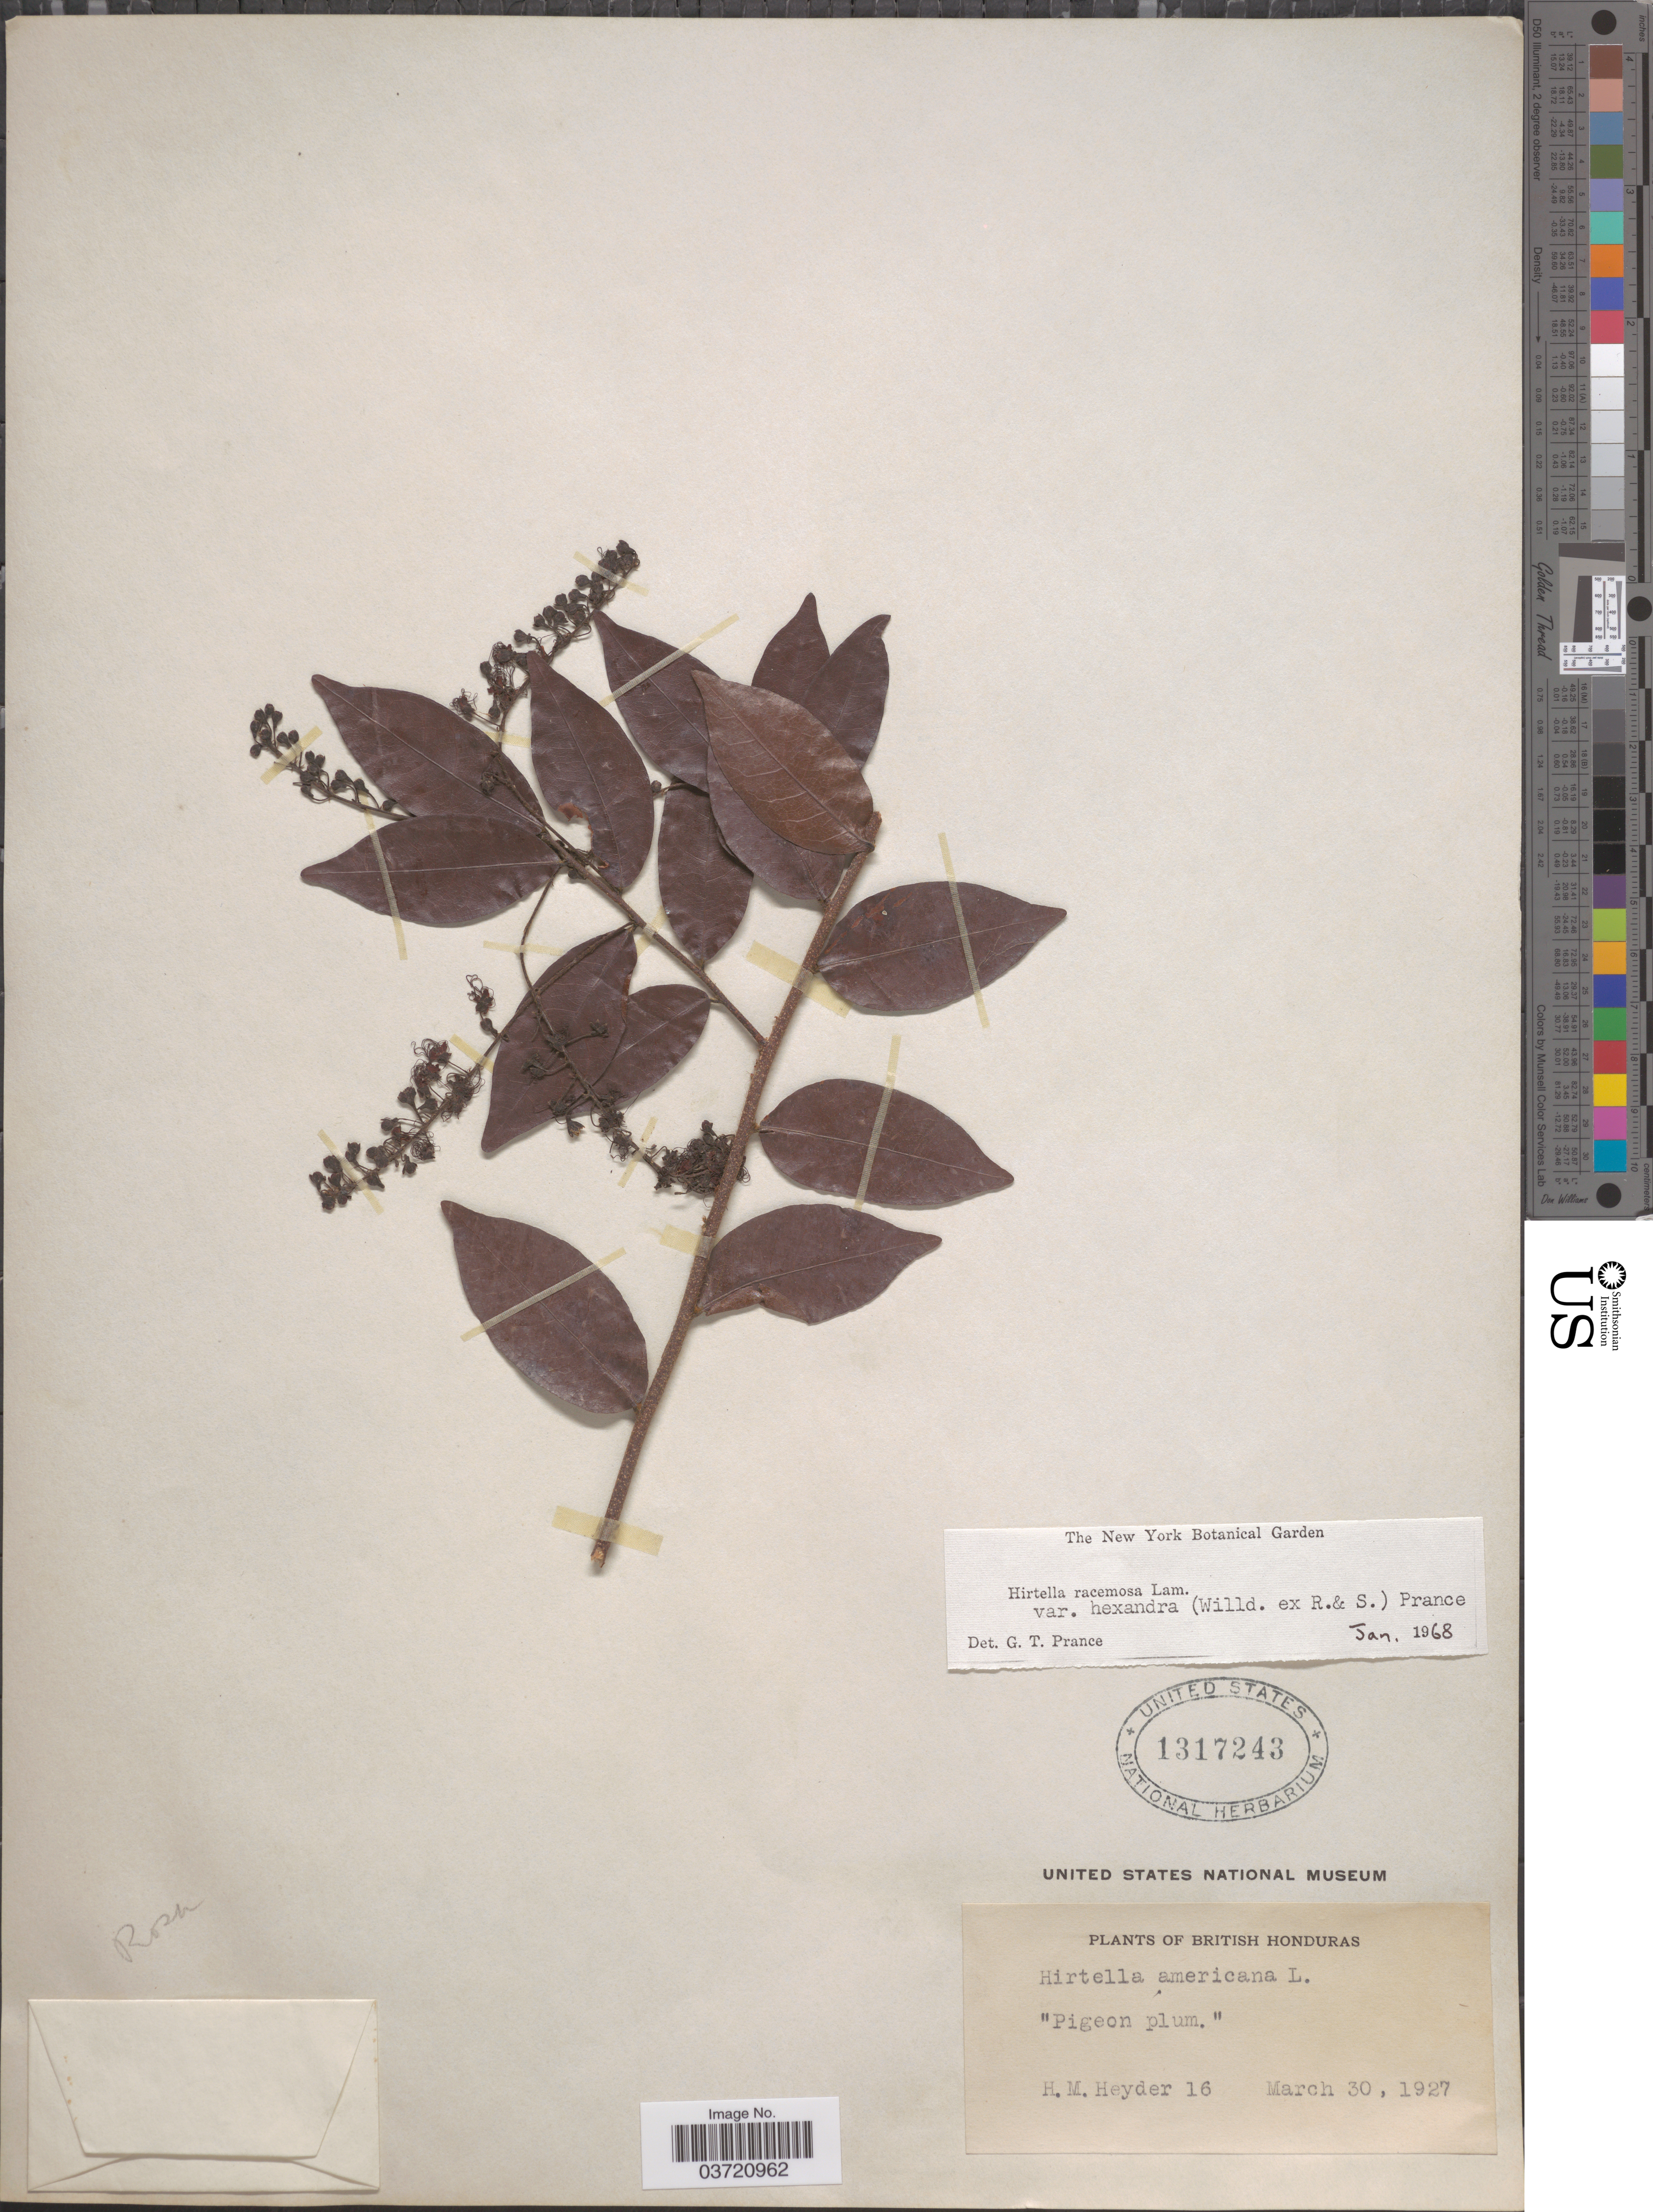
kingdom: Plantae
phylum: Tracheophyta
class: Magnoliopsida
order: Malpighiales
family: Chrysobalanaceae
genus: Hirtella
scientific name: Hirtella racemosa var. hexandra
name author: (Willd. ex Roem. & Schult.) Prance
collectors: H. Heyder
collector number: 16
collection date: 1927-03-30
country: Belize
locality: British Honduras.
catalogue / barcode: US 1317243